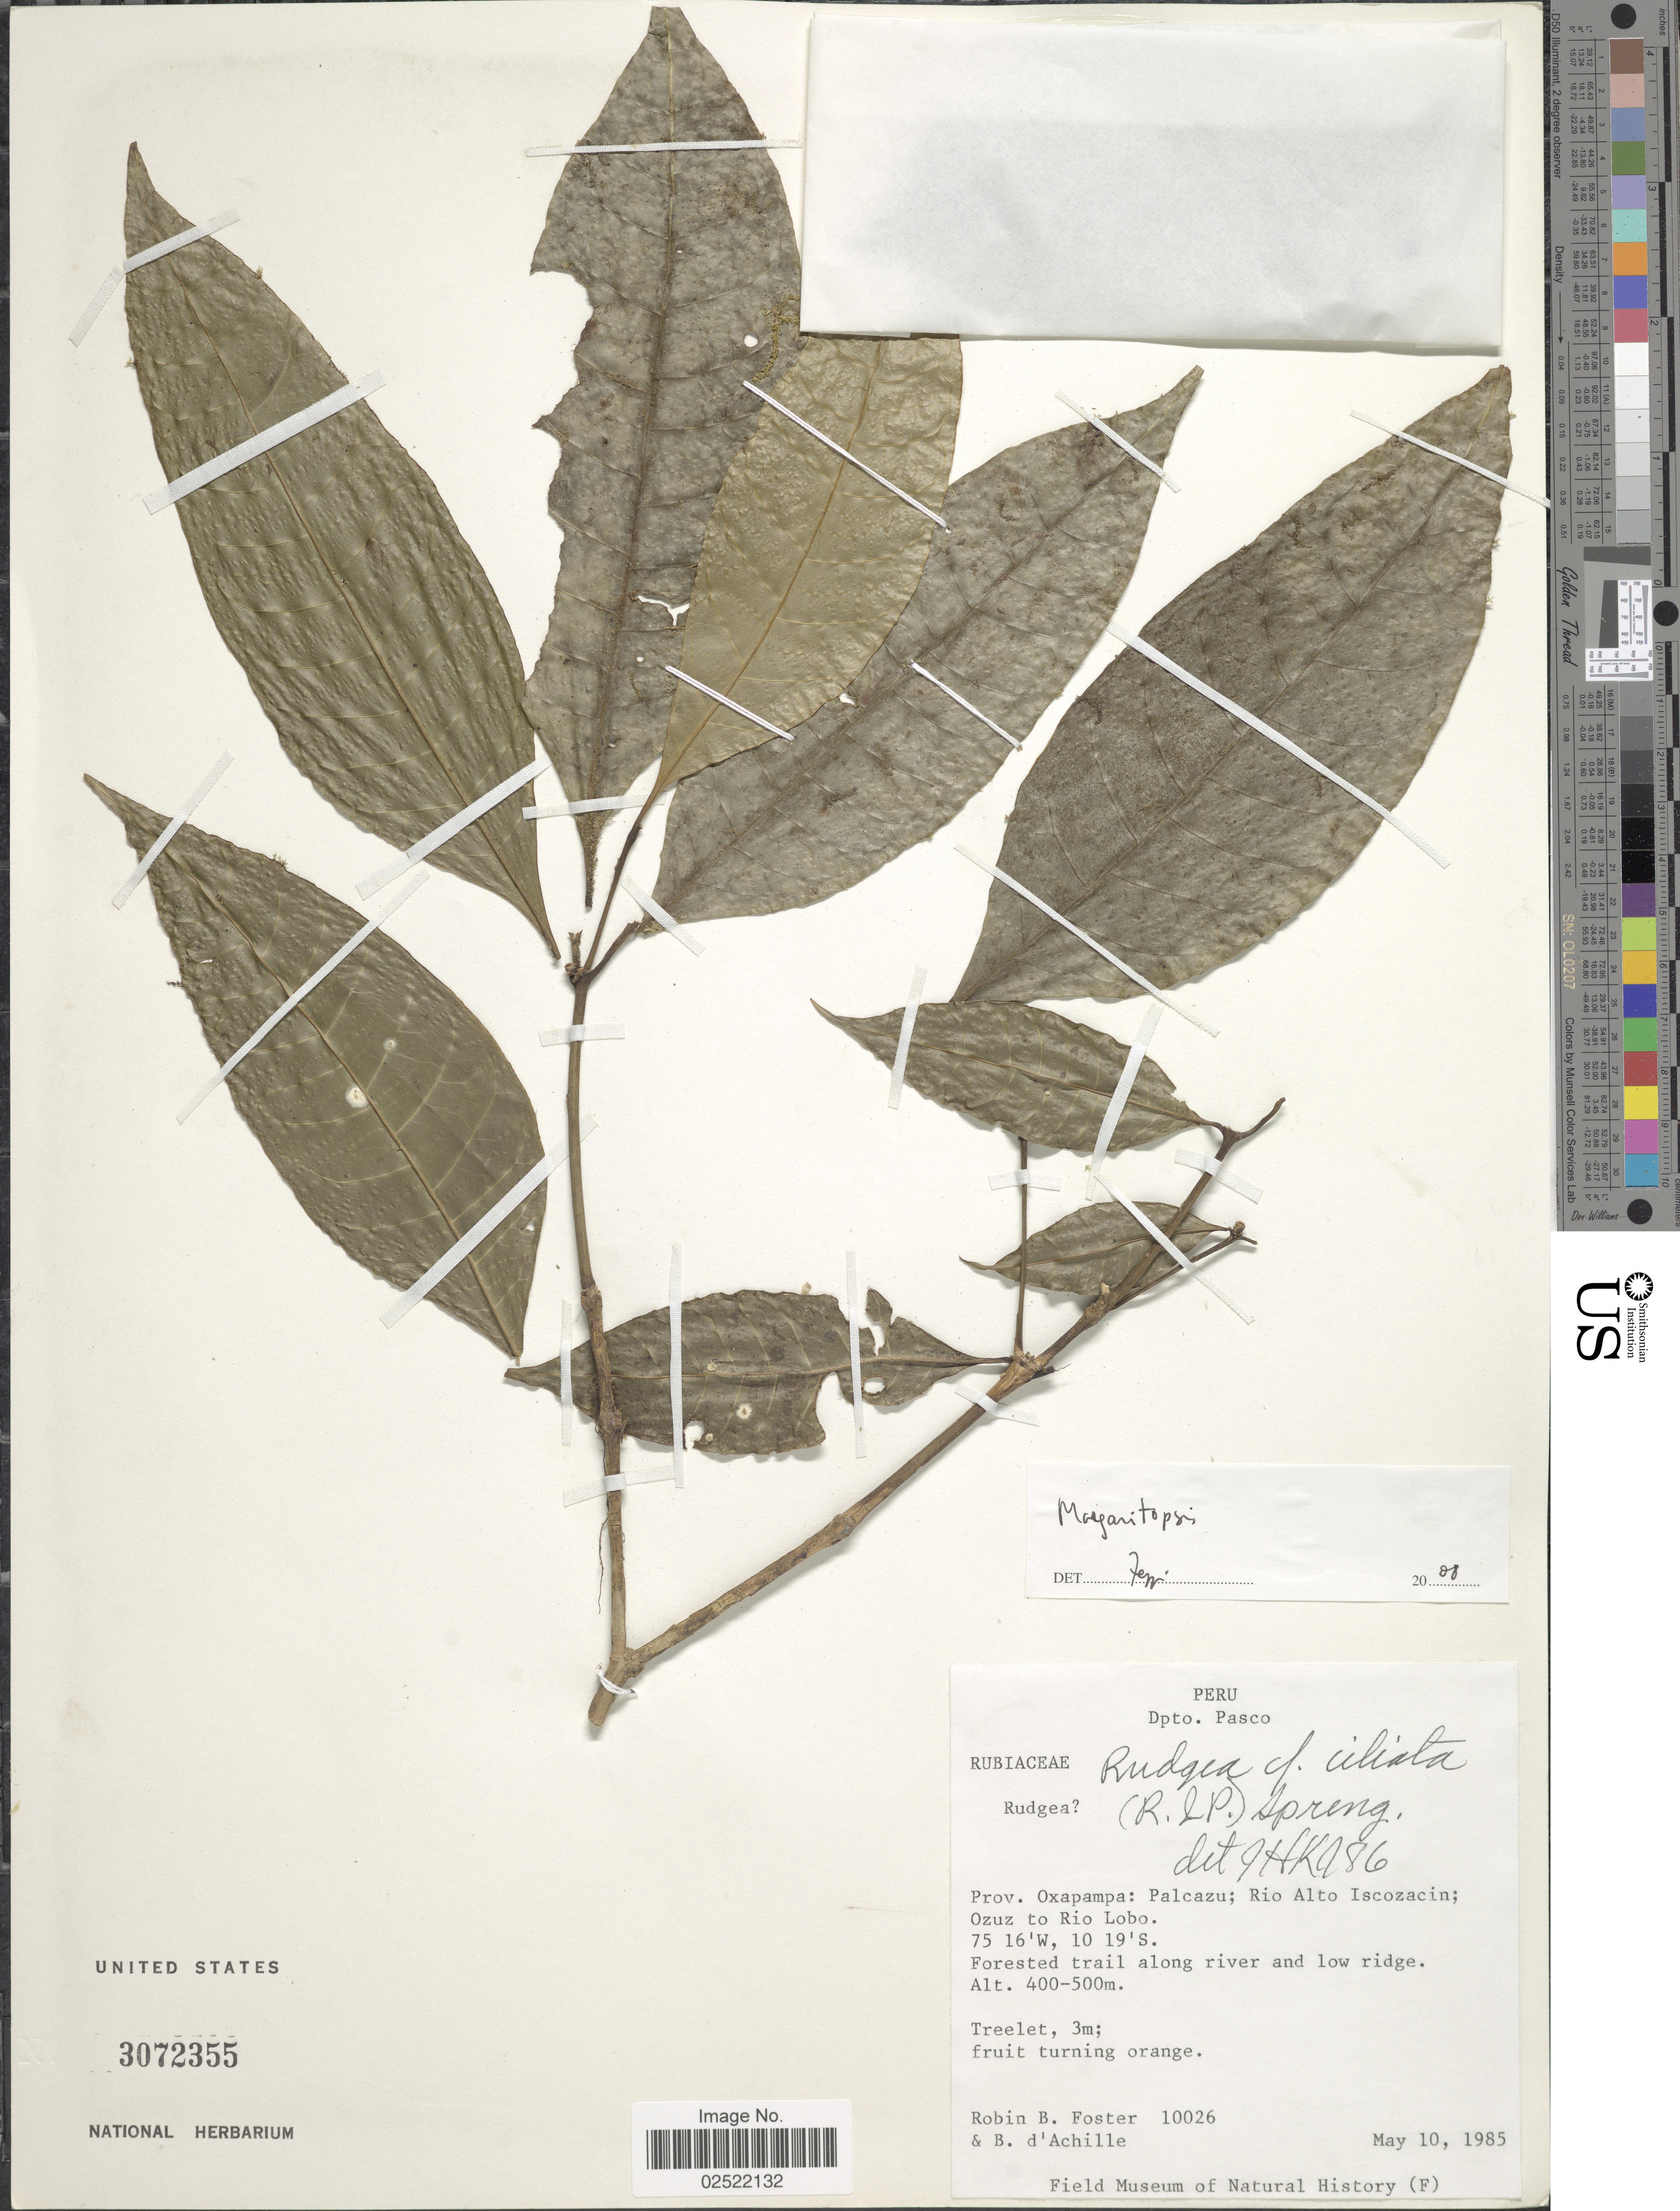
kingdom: Plantae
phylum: Tracheophyta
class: Magnoliopsida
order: Gentianales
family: Rubiaceae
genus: Psychotria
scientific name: Psychotria sp.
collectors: R. B. Foster & B. d'Achille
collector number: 10026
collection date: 1985-05-10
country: Peru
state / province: Pasco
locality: Dpto. Pasco. Prov. Oxapampa: Palcazu; Rio Alto Iscozacin; Ozuz to Rio Lobo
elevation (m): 400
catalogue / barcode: US 3072355